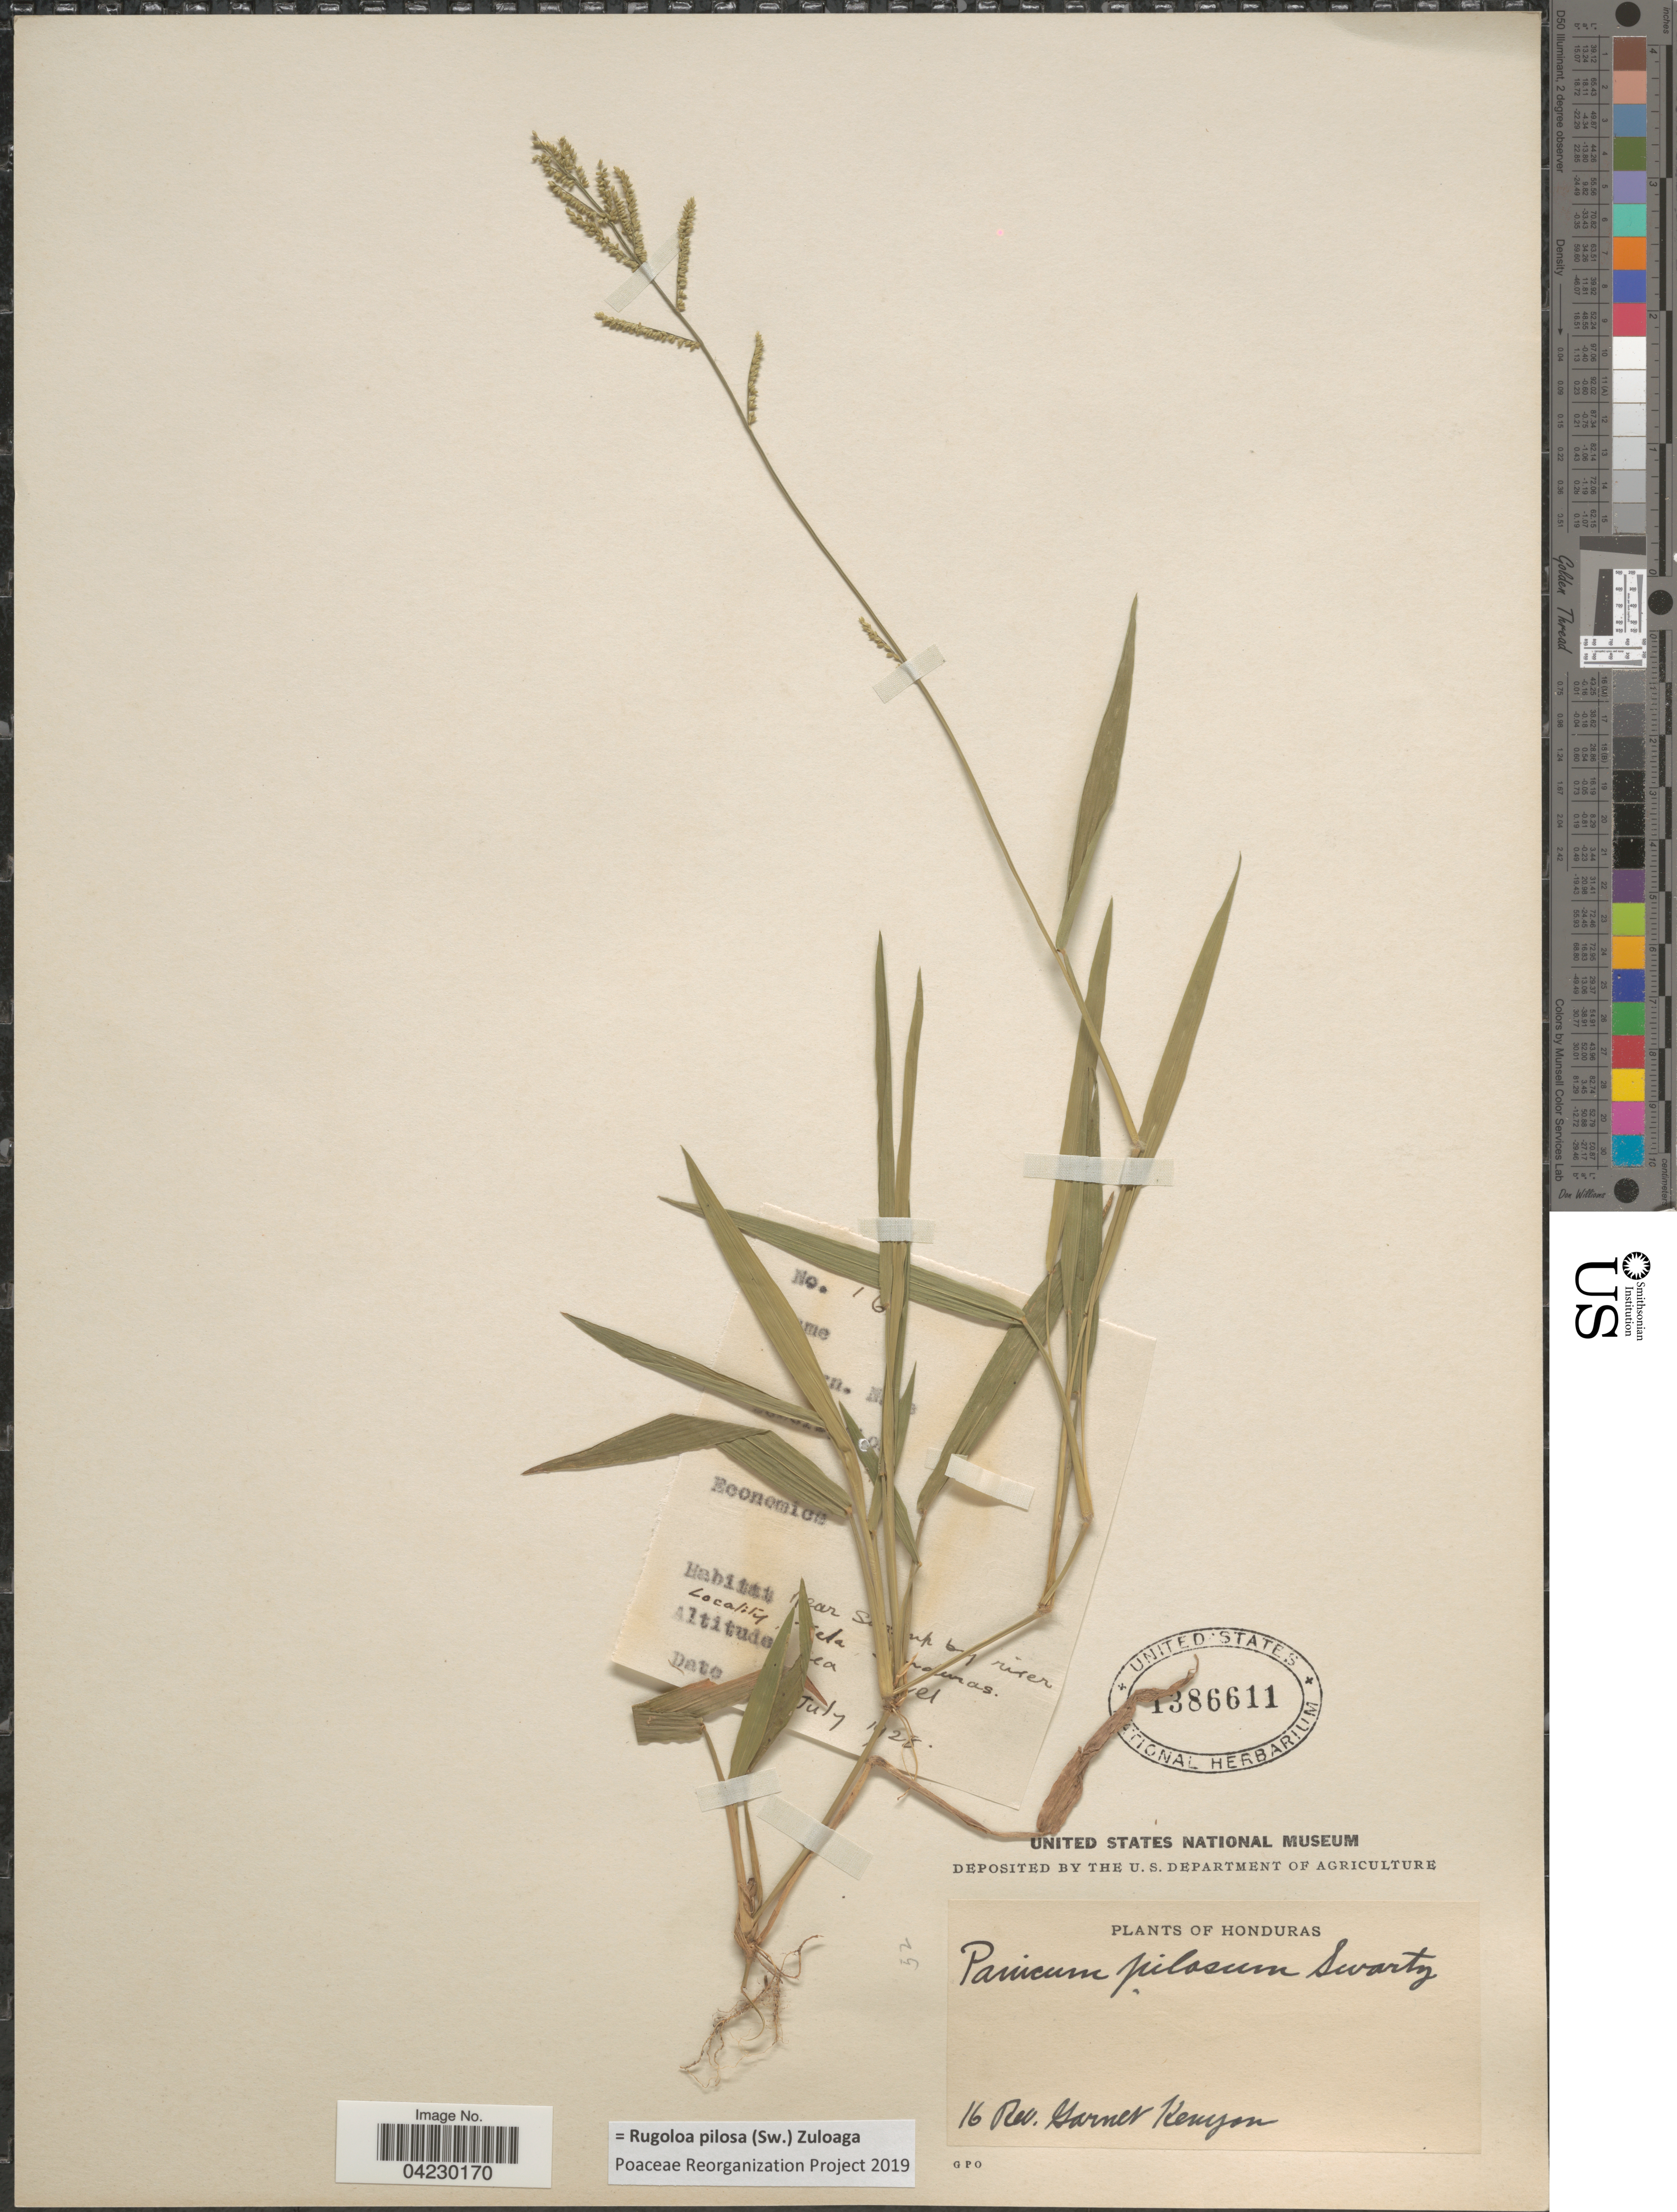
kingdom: Plantae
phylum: Tracheophyta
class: Liliopsida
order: Poales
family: Poaceae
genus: Rugoloa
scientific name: Rugoloa pilosa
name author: (Sw.) Zuloaga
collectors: G. Kenyon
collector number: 16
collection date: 1928-07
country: Honduras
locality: Tela.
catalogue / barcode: US 1386611